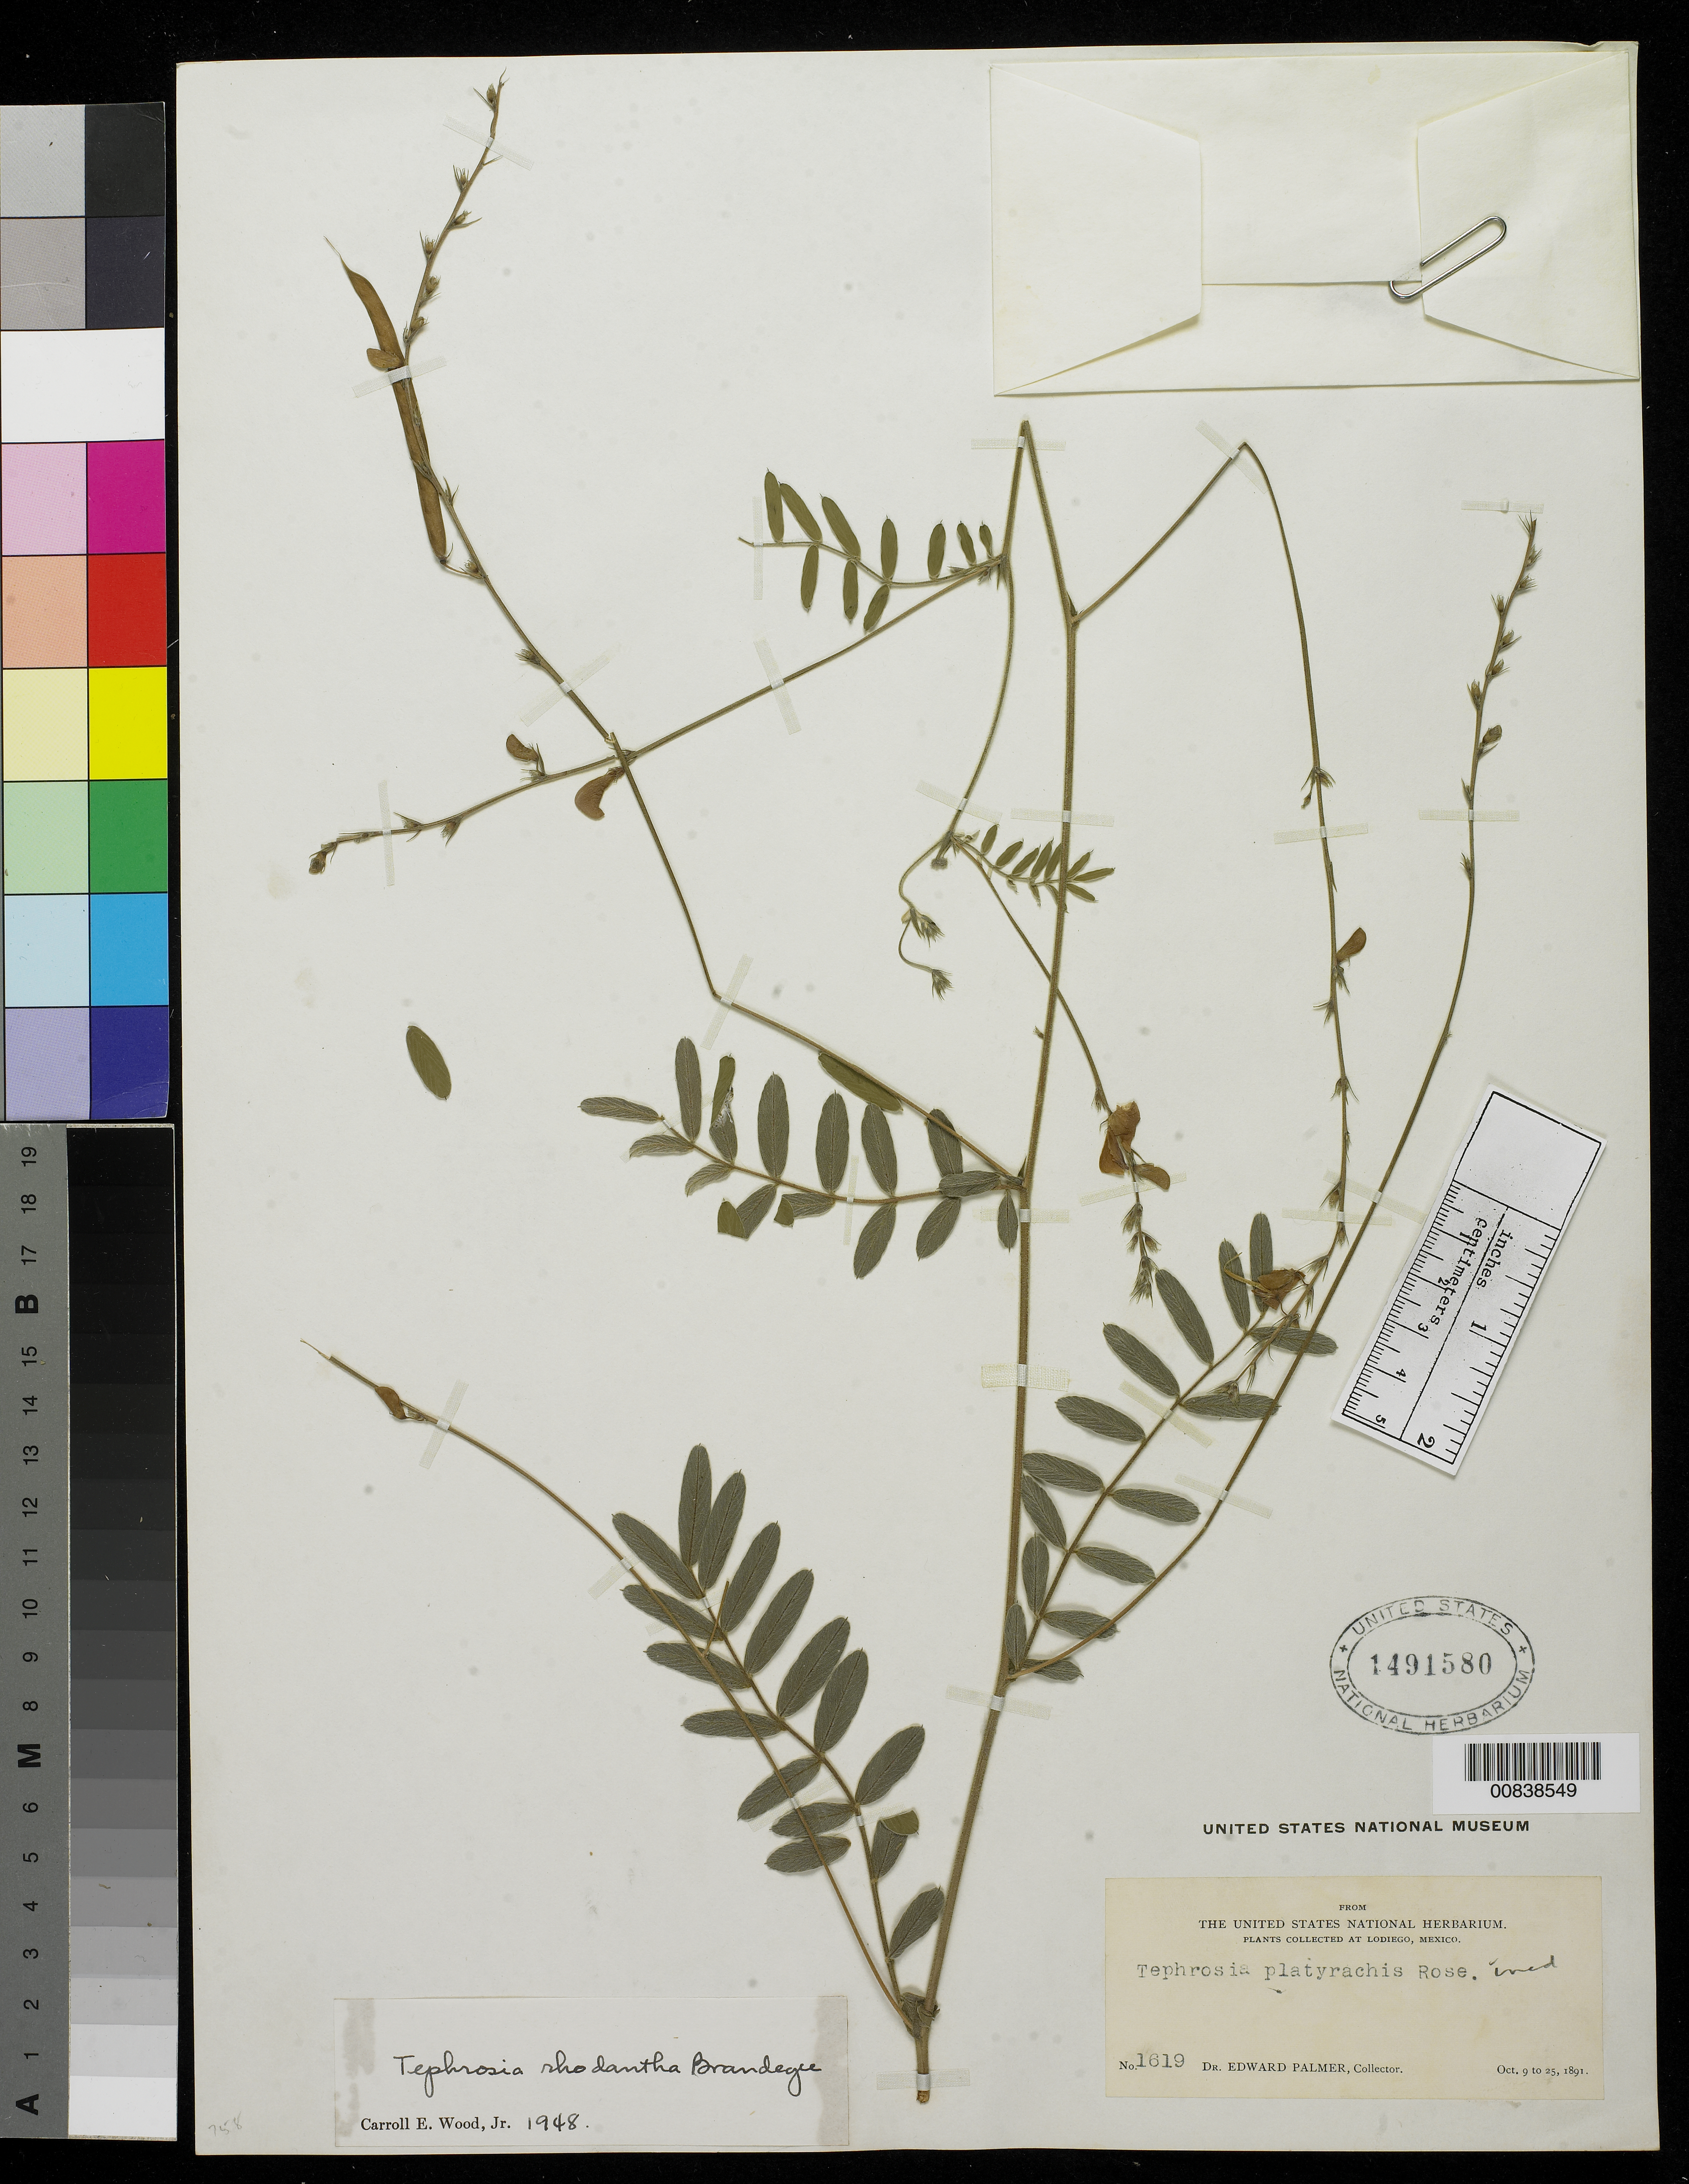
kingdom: Plantae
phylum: Tracheophyta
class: Magnoliopsida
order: Fabales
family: Fabaceae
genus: Tephrosia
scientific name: Tephrosia rhodantha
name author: Brandegee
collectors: E. Palmer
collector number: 1619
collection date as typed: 09 Oct 1891 to 25 Oct 1891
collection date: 1891-10-09/1891-10-25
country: Mexico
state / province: Sinaloa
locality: Lodiego, Sinaloa.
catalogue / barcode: US 1491580